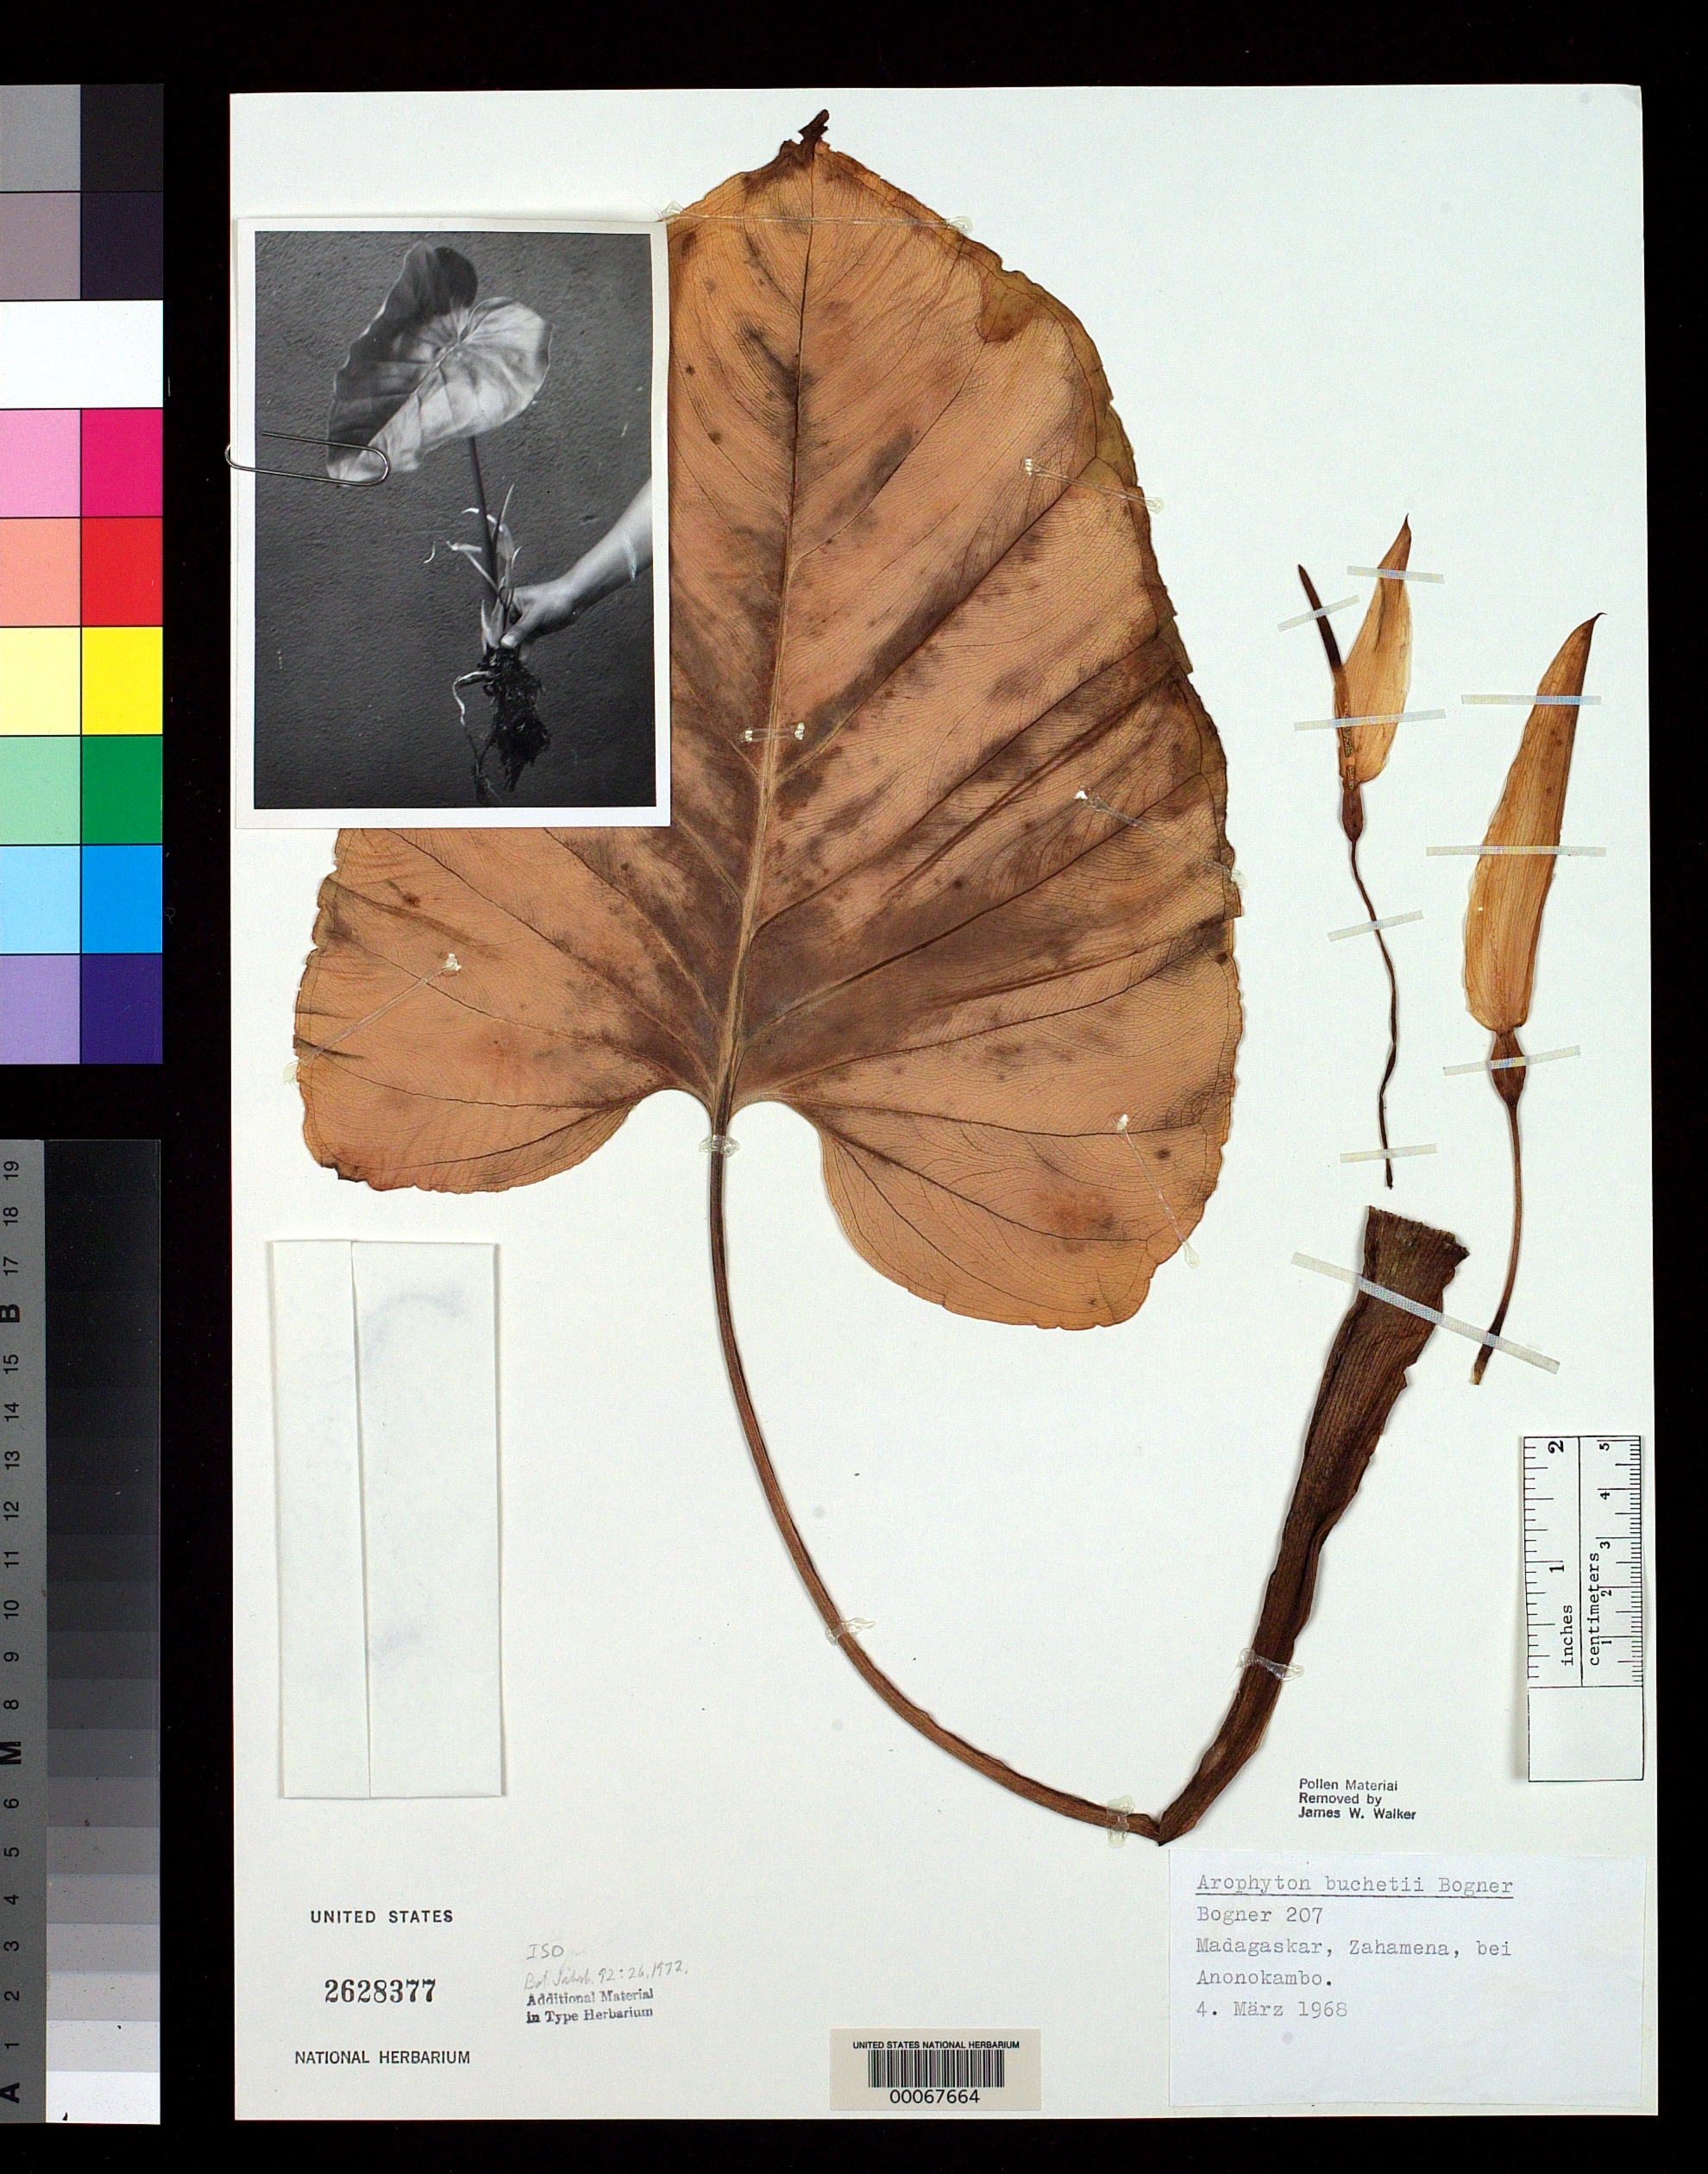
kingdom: Plantae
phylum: Tracheophyta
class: Liliopsida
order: Alismatales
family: Araceae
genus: Arophyton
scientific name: Arophyton buchetii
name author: Bogner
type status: Isotype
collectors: J. Bogner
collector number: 207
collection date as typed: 04 Mar 1968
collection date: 1968-03-04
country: Madagascar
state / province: Analanjirofo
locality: Pref. Ambatondrazaka or pref. Fenerive, Zahamena (bei Anonokambo).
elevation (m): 900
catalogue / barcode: US 2628377